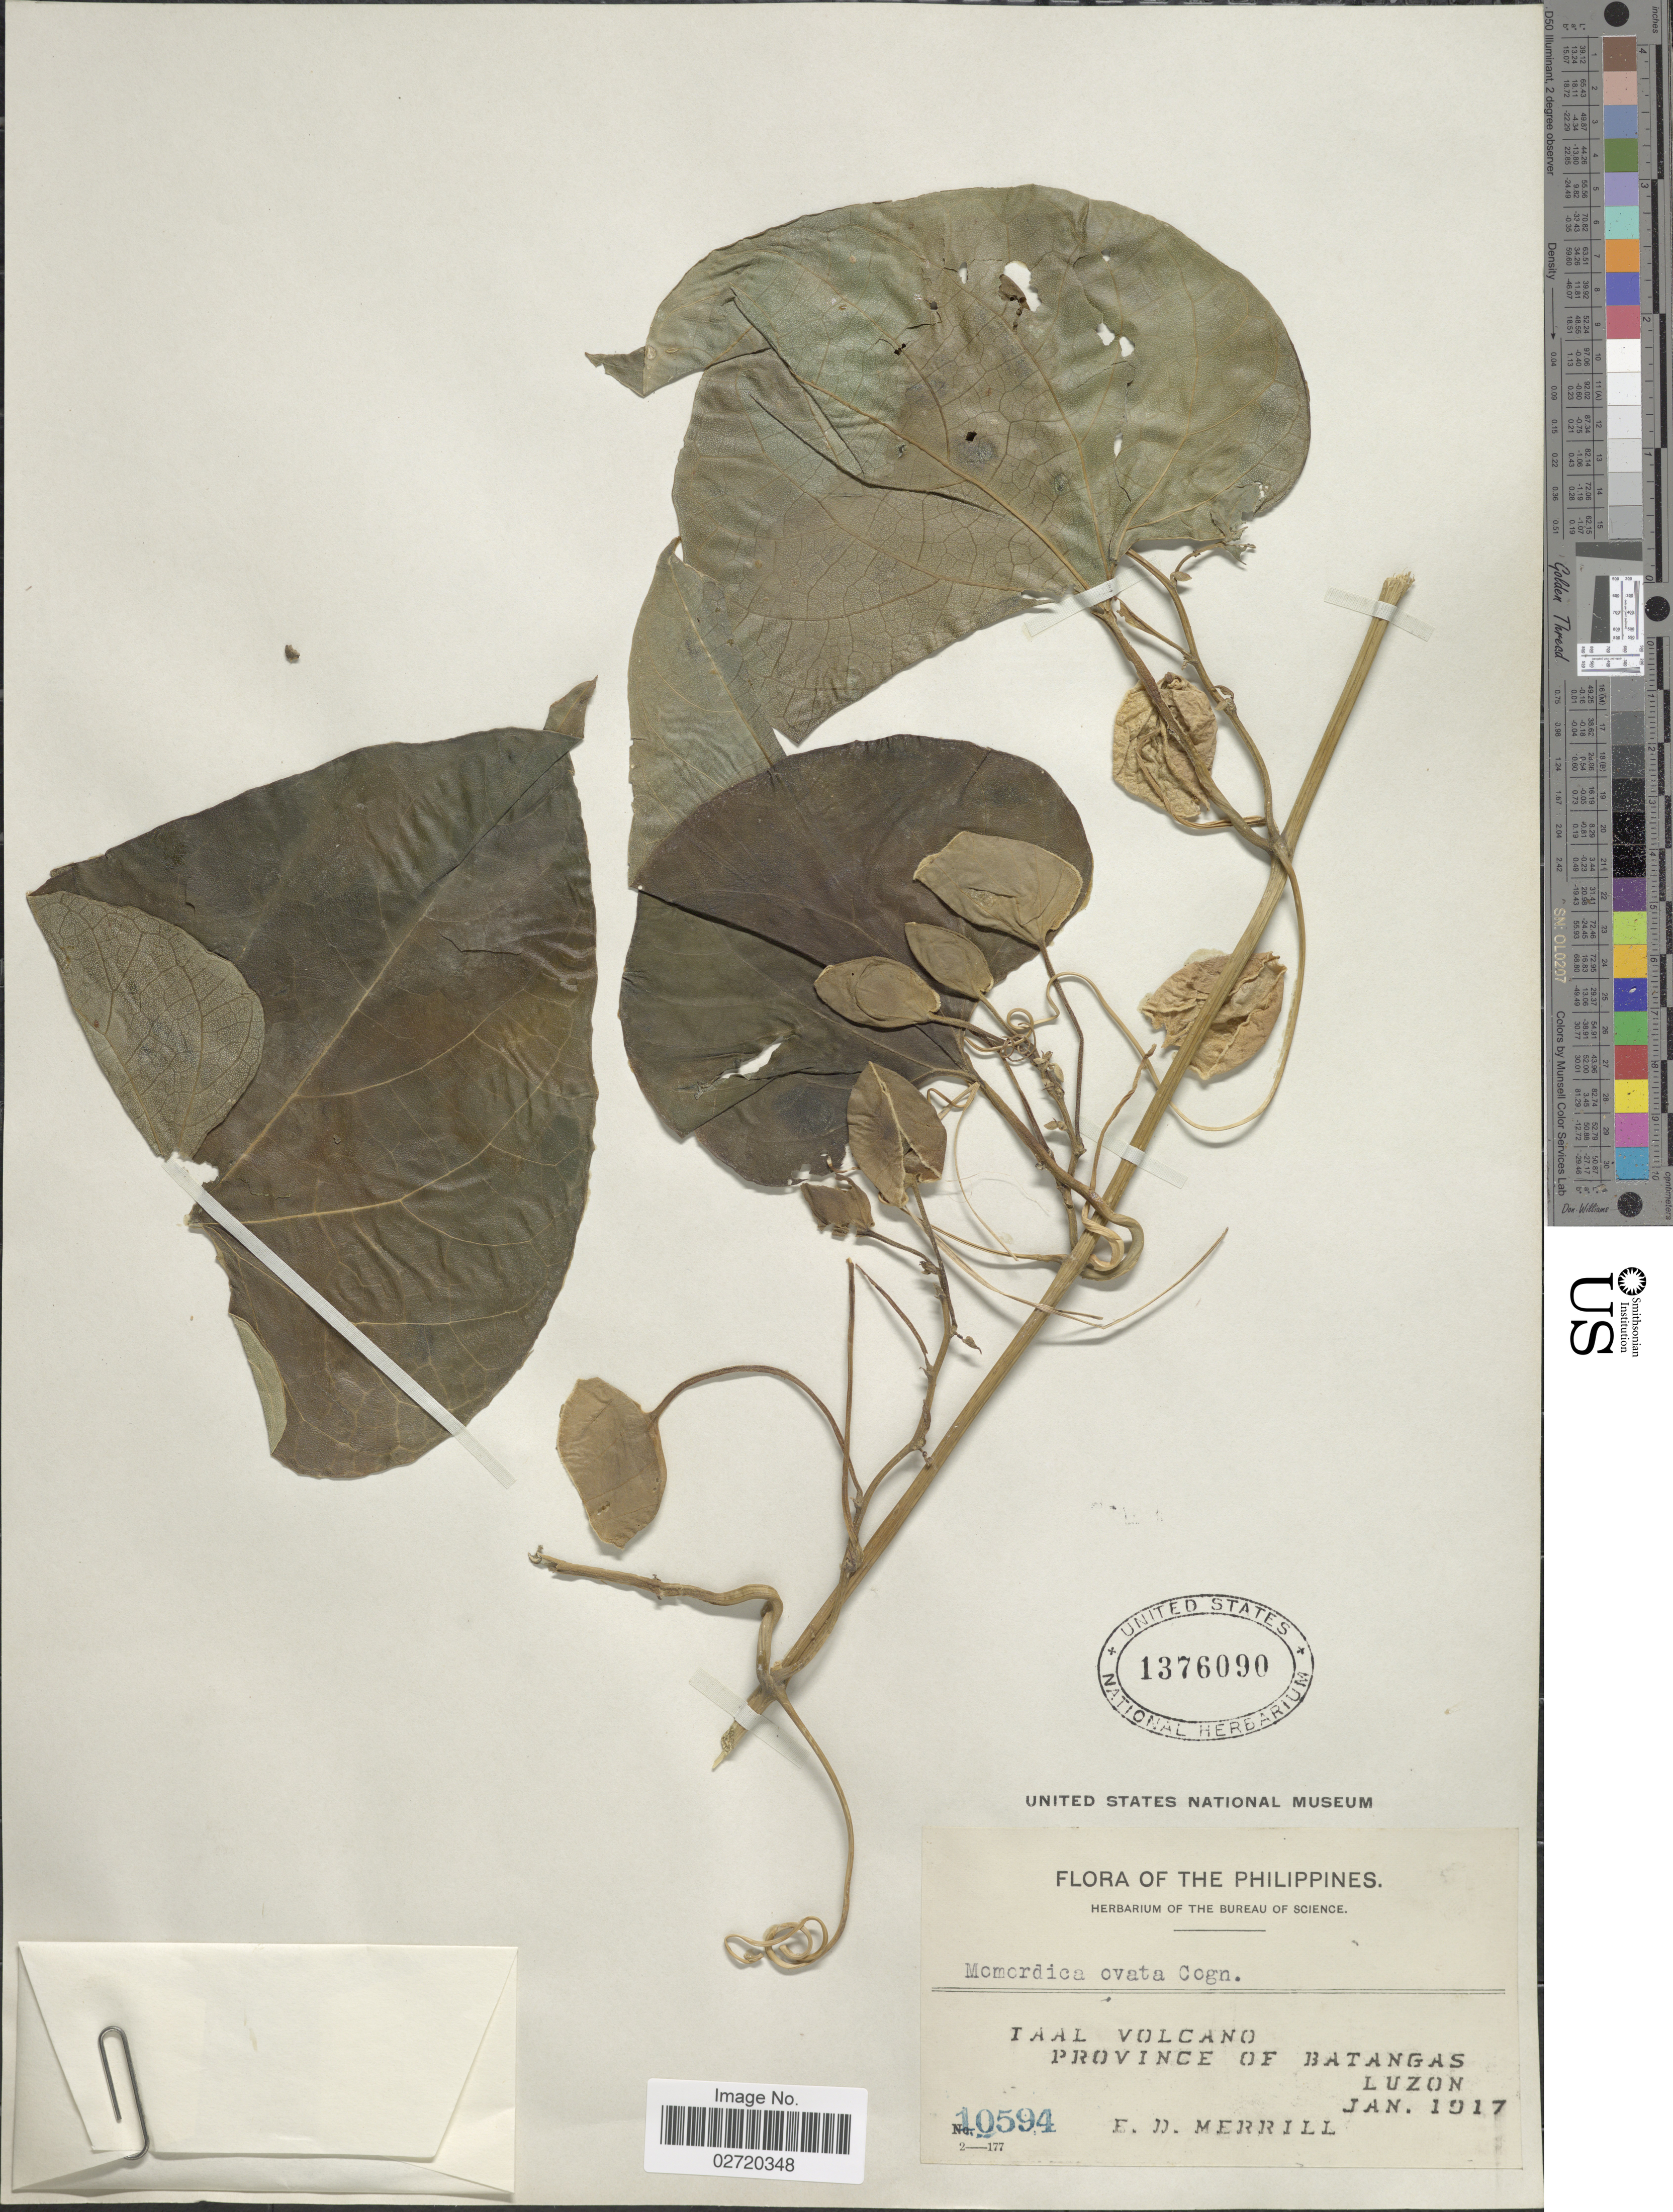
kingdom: Plantae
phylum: Tracheophyta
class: Magnoliopsida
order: Cucurbitales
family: Cucurbitaceae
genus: Momordica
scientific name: Momordica ovata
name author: Cogn.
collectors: E. D. Merrill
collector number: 10594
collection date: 1917-01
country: Philippines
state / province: Calabarzon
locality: Taal Volcano, Province of Batangas, Luzon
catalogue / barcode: US 1376090